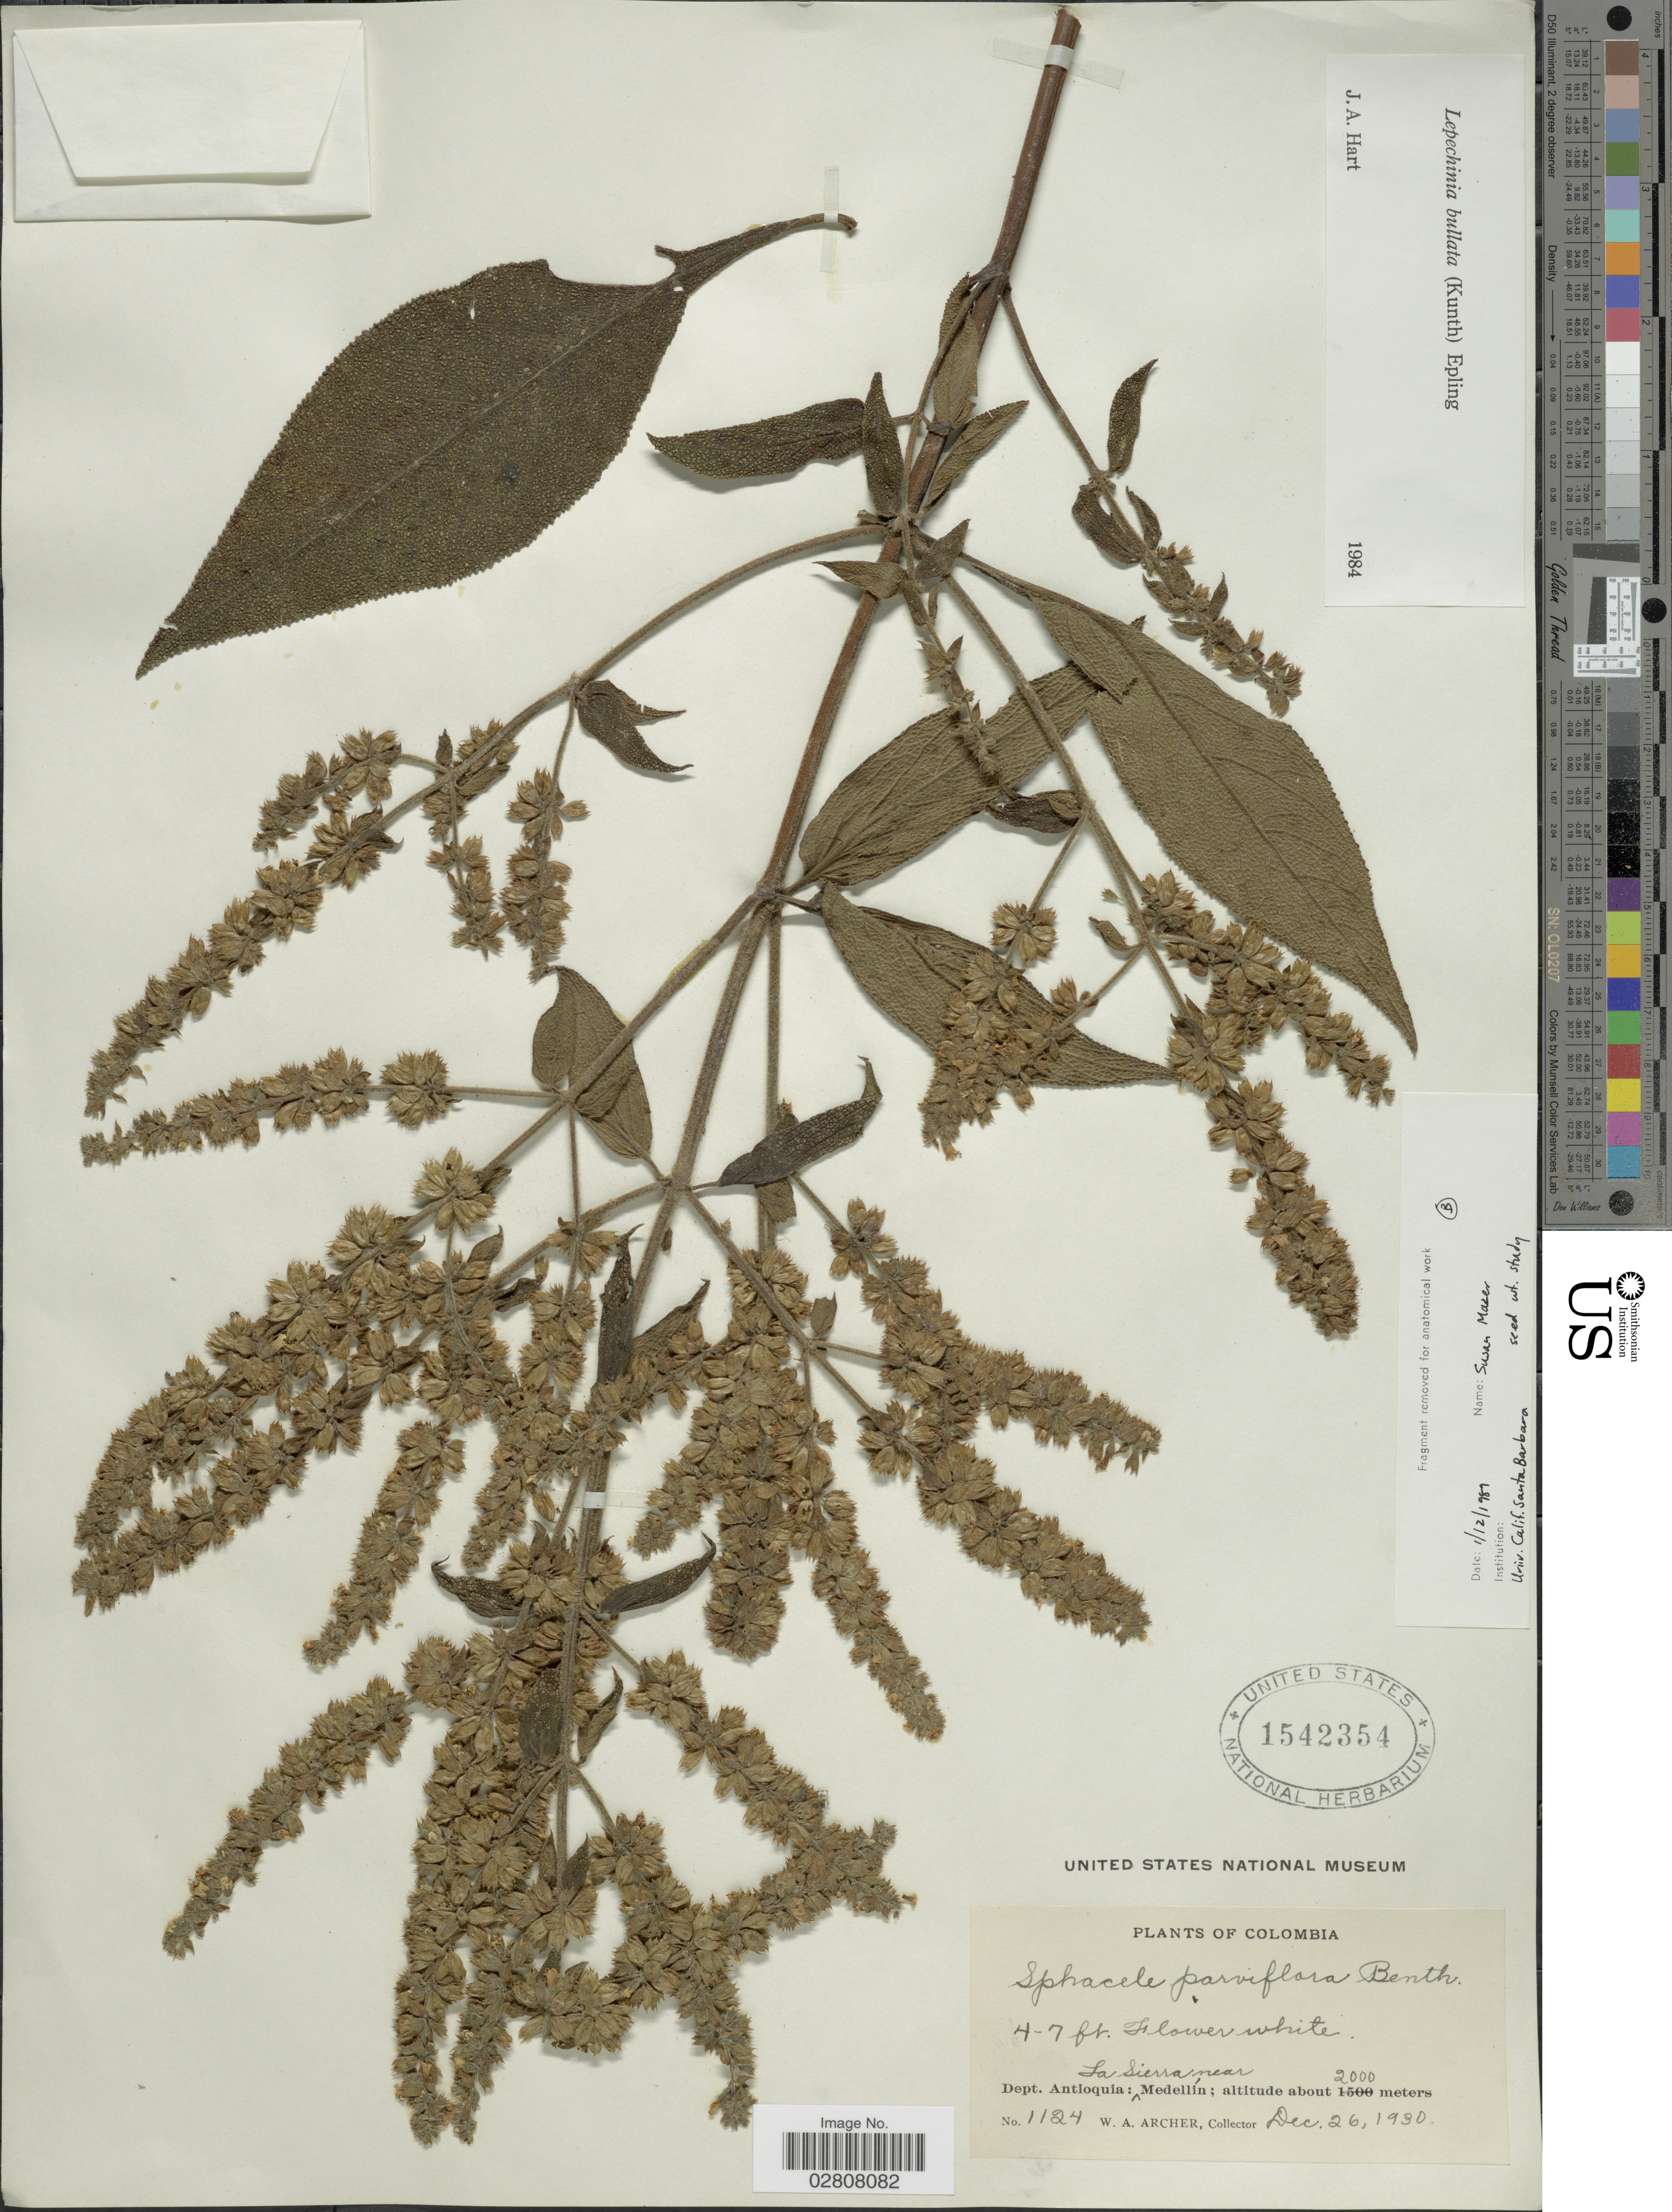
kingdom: Plantae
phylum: Tracheophyta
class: Magnoliopsida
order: Lamiales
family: Lamiaceae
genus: Lepechinia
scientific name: Lepechinia bullata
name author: (Kunth) Epling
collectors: W. A. Archer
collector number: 1124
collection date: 1930-12-26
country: Colombia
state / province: Antioquia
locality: Dept. Antioquia: La Sierra near Medellín.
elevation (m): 2000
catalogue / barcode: US 1542354